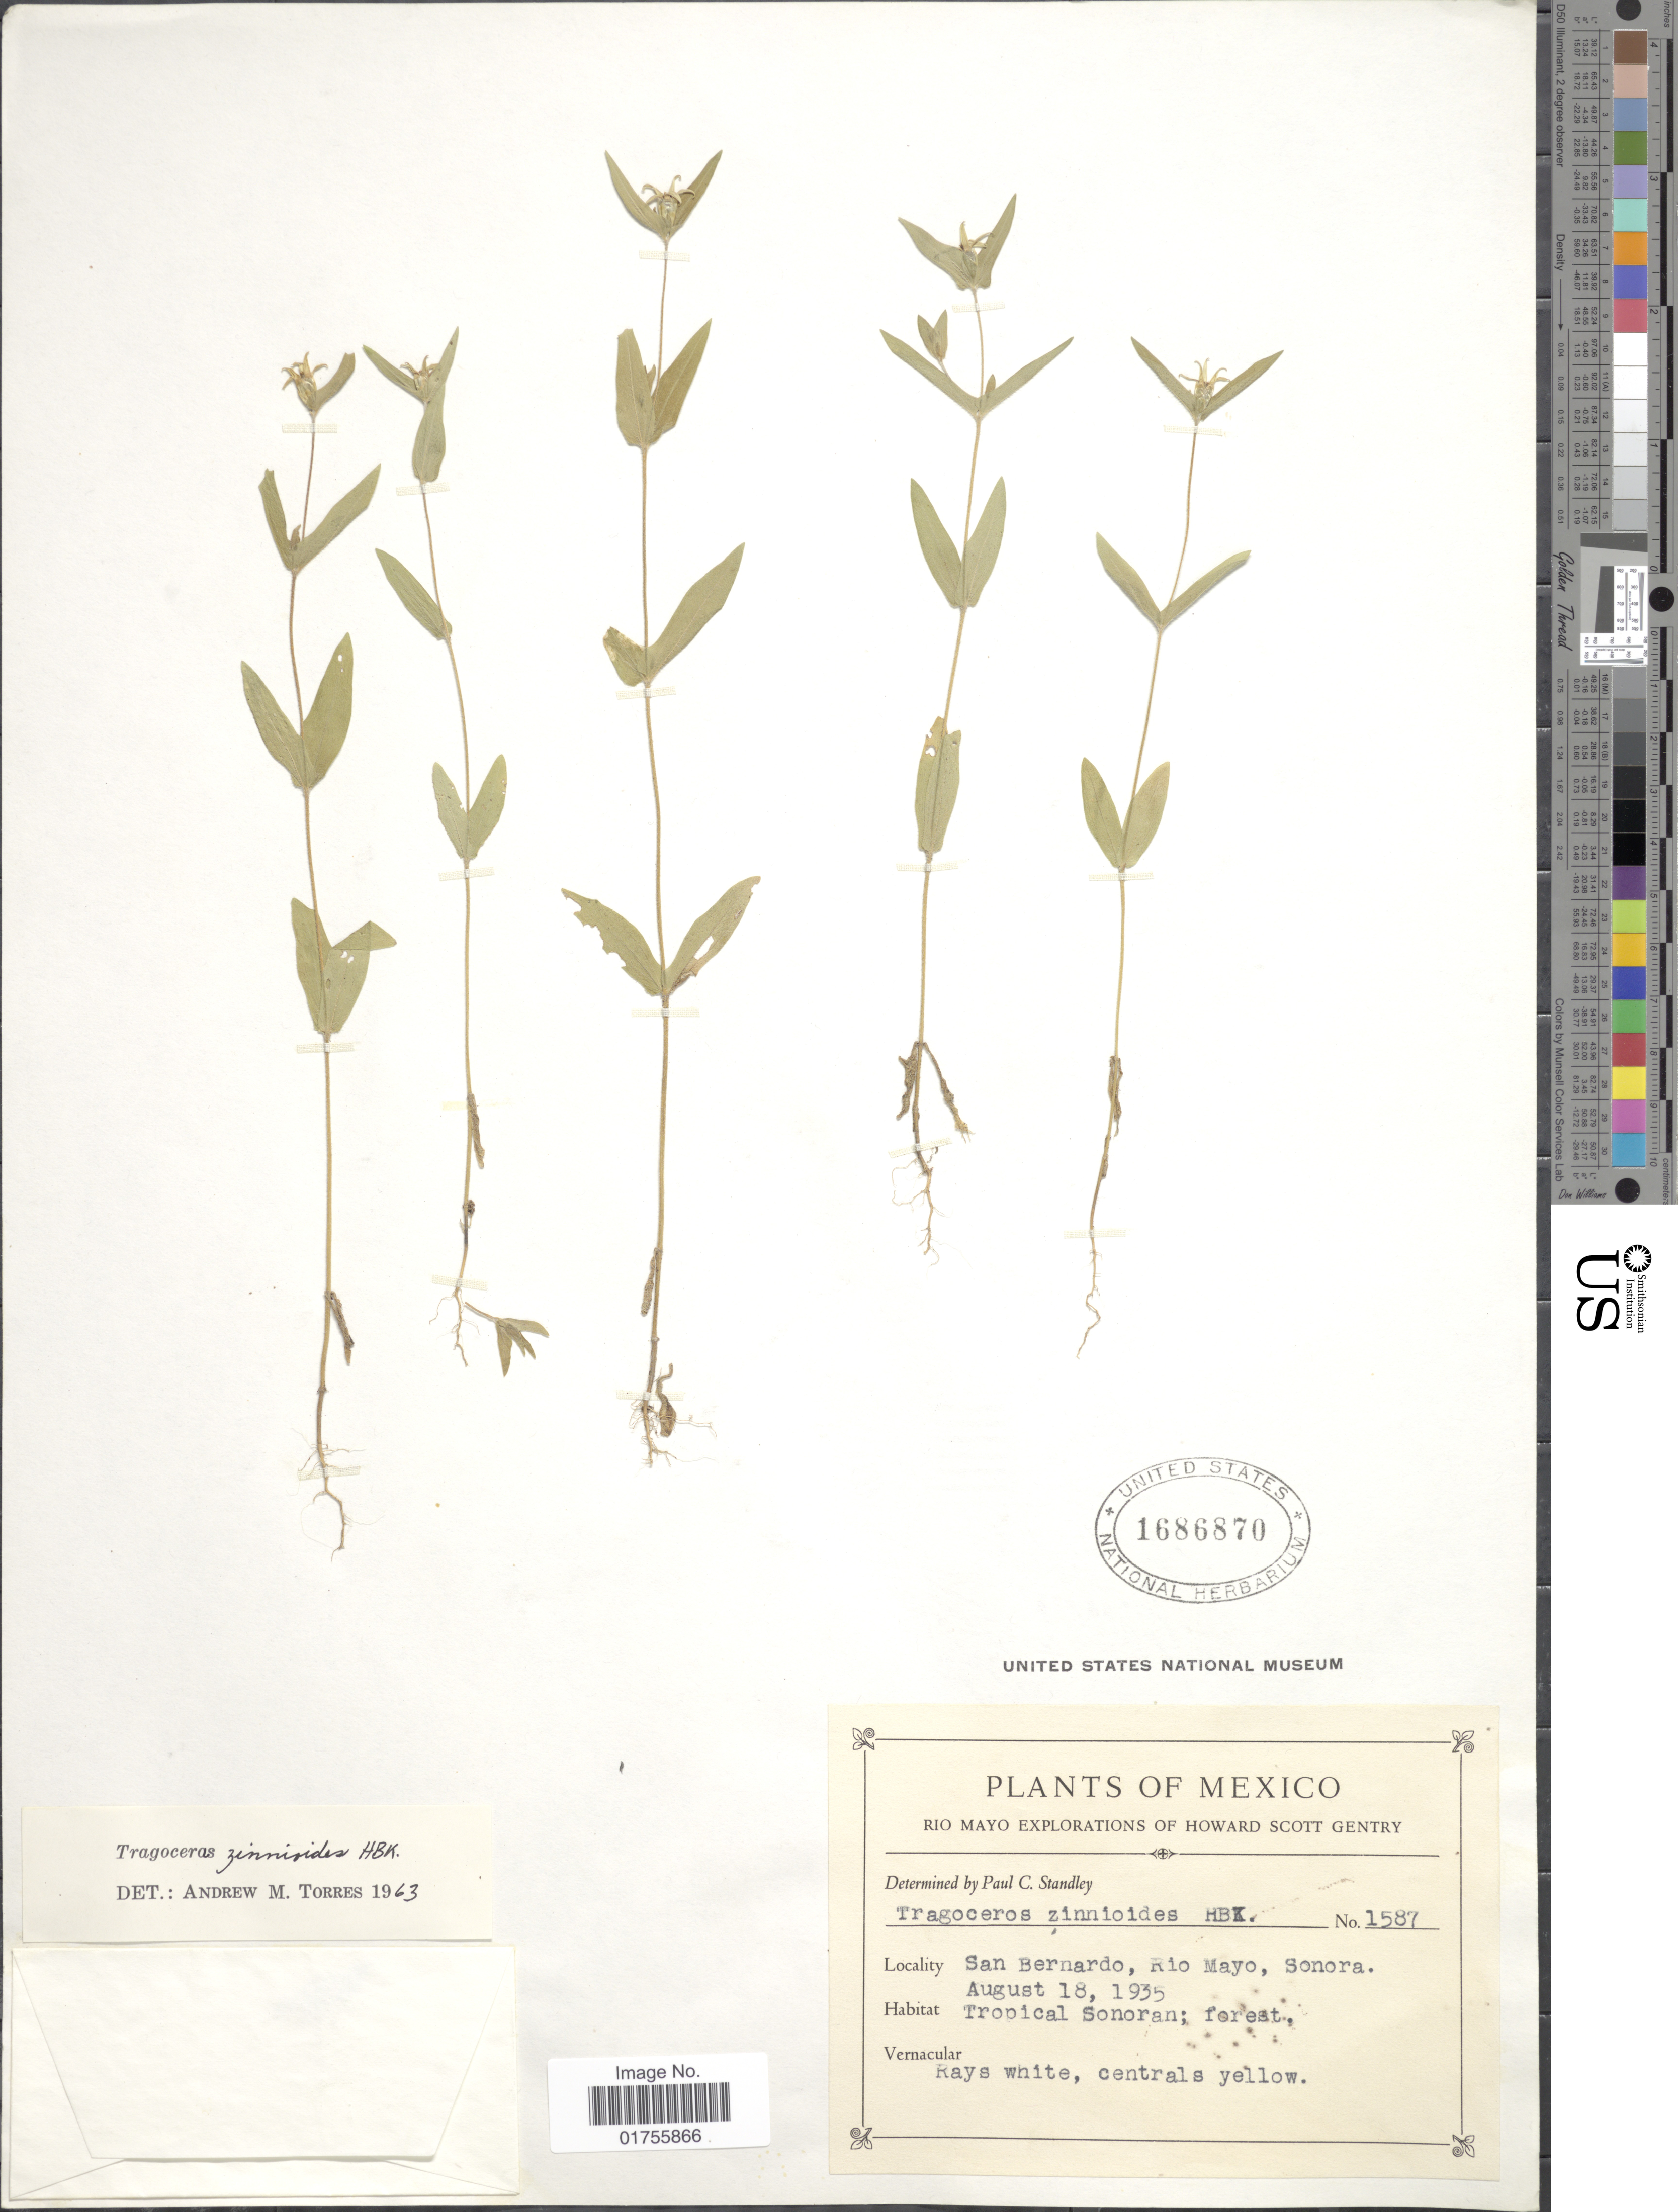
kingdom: Plantae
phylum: Tracheophyta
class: Magnoliopsida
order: Asterales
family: Asteraceae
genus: Tragoceros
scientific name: Tragoceros zinnioides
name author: Kunth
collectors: H. S. Gentry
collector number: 1587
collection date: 1935-08-18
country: Mexico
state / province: Sonora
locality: San Bernardino, Rio Mayo, Sonora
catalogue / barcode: US 1686870